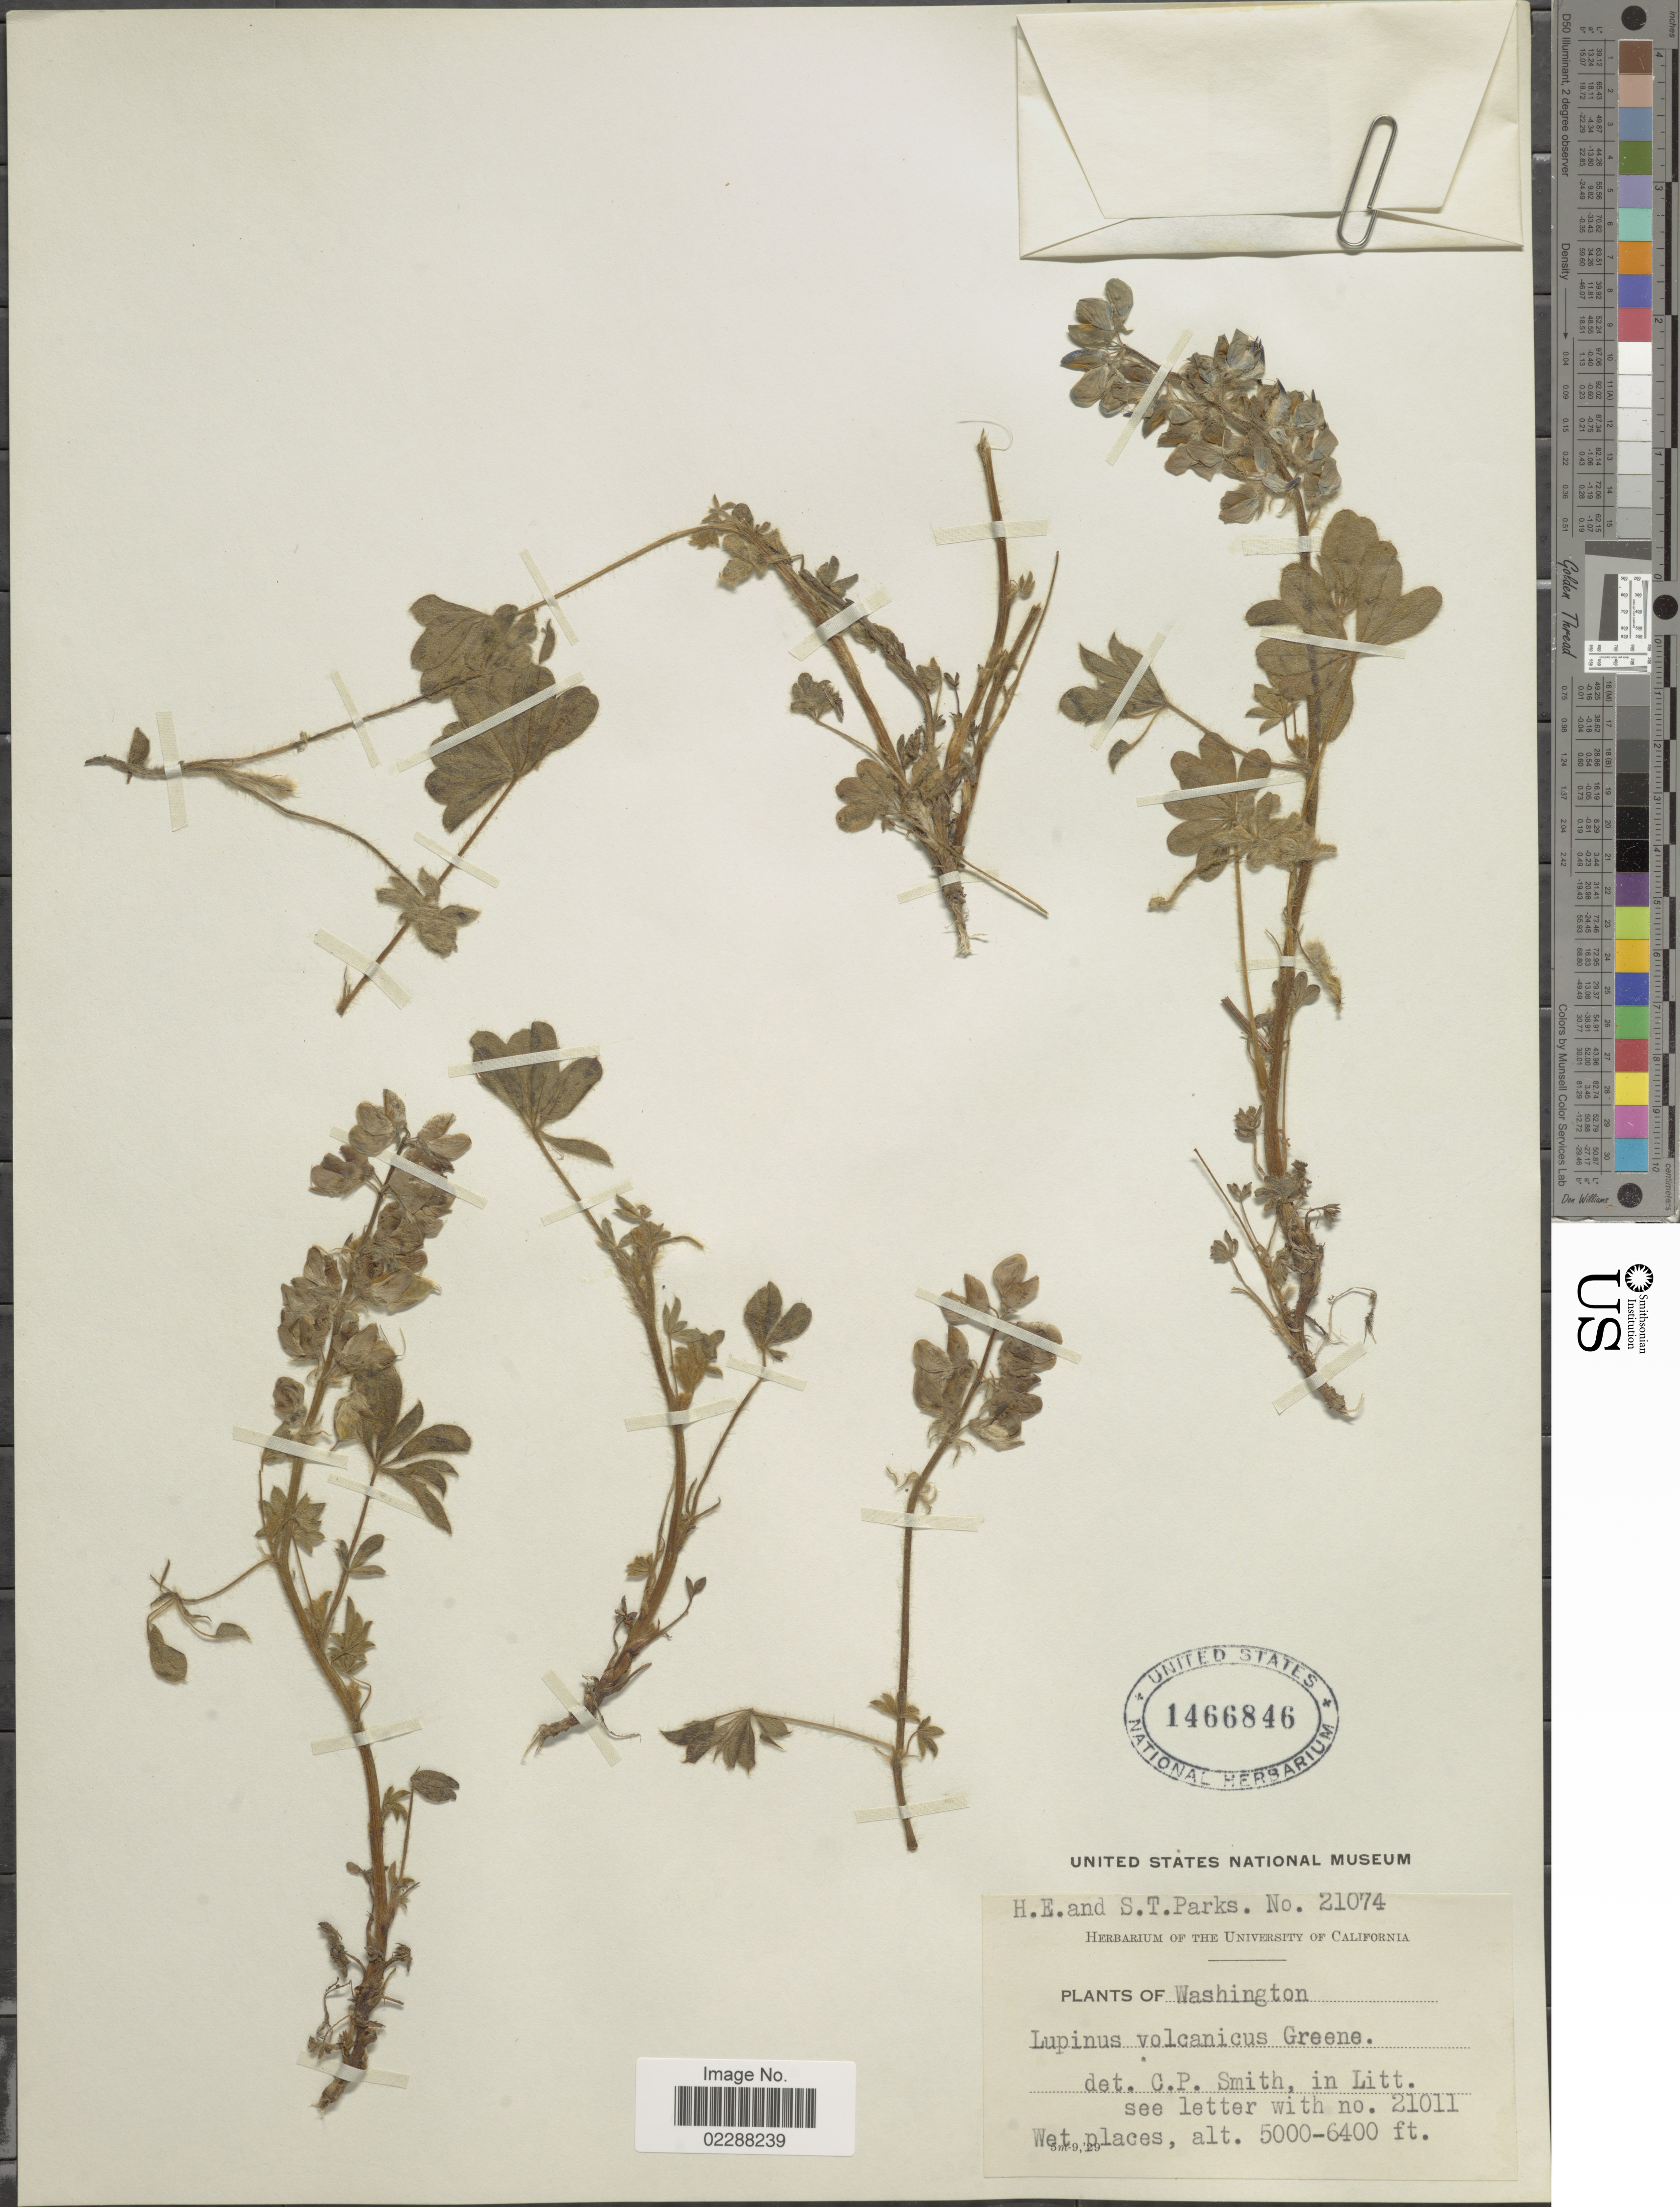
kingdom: Plantae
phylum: Tracheophyta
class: Magnoliopsida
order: Fabales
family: Fabaceae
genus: Lupinus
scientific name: Lupinus volcanicus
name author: Greene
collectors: H. E. Parks & S. Parks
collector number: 21074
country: United States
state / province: Washington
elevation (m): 1524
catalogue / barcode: US 1466846